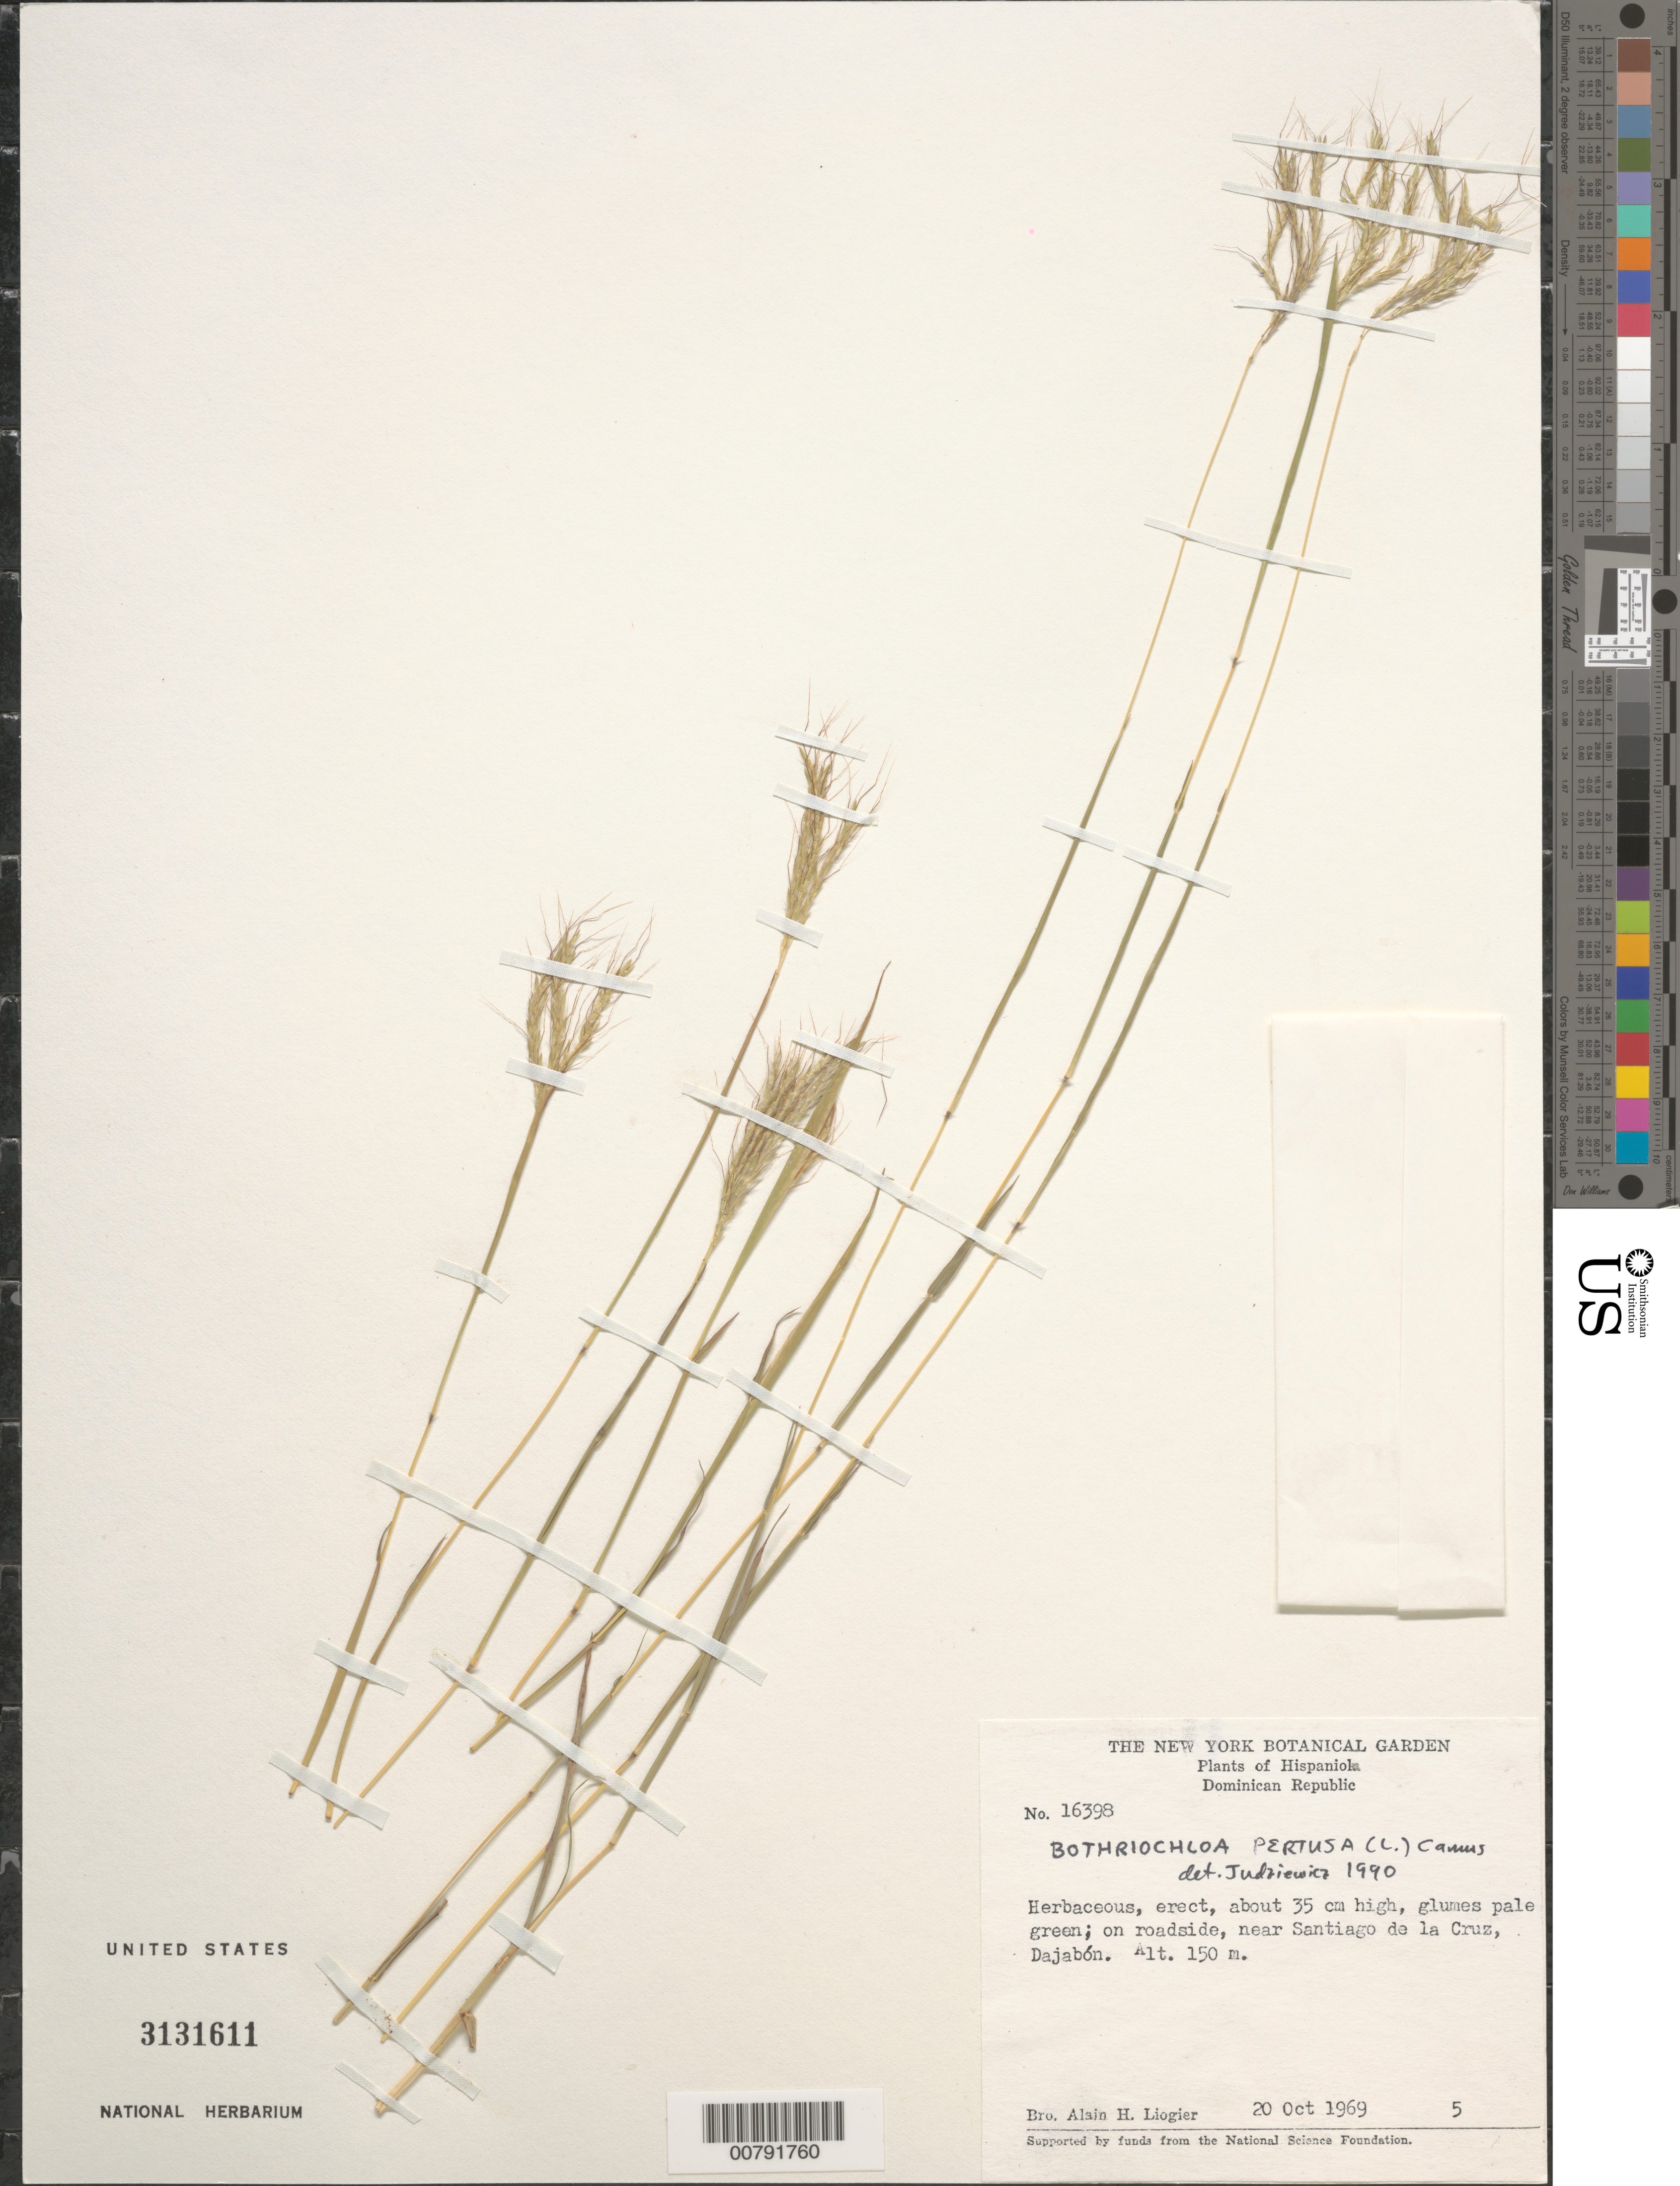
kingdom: Plantae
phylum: Tracheophyta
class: Liliopsida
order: Poales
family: Poaceae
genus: Bothriochloa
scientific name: Bothriochloa pertusa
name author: (L.) A. Camus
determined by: Judziewicz, E. J.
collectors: A. H. Liogier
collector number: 16398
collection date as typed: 20 Oct 1969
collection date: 1969-10-20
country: Dominican Republic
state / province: Dajabon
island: Hispaniola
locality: Santiago de la Cruz, vicinity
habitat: On roadside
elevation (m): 150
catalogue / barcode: US 3131611